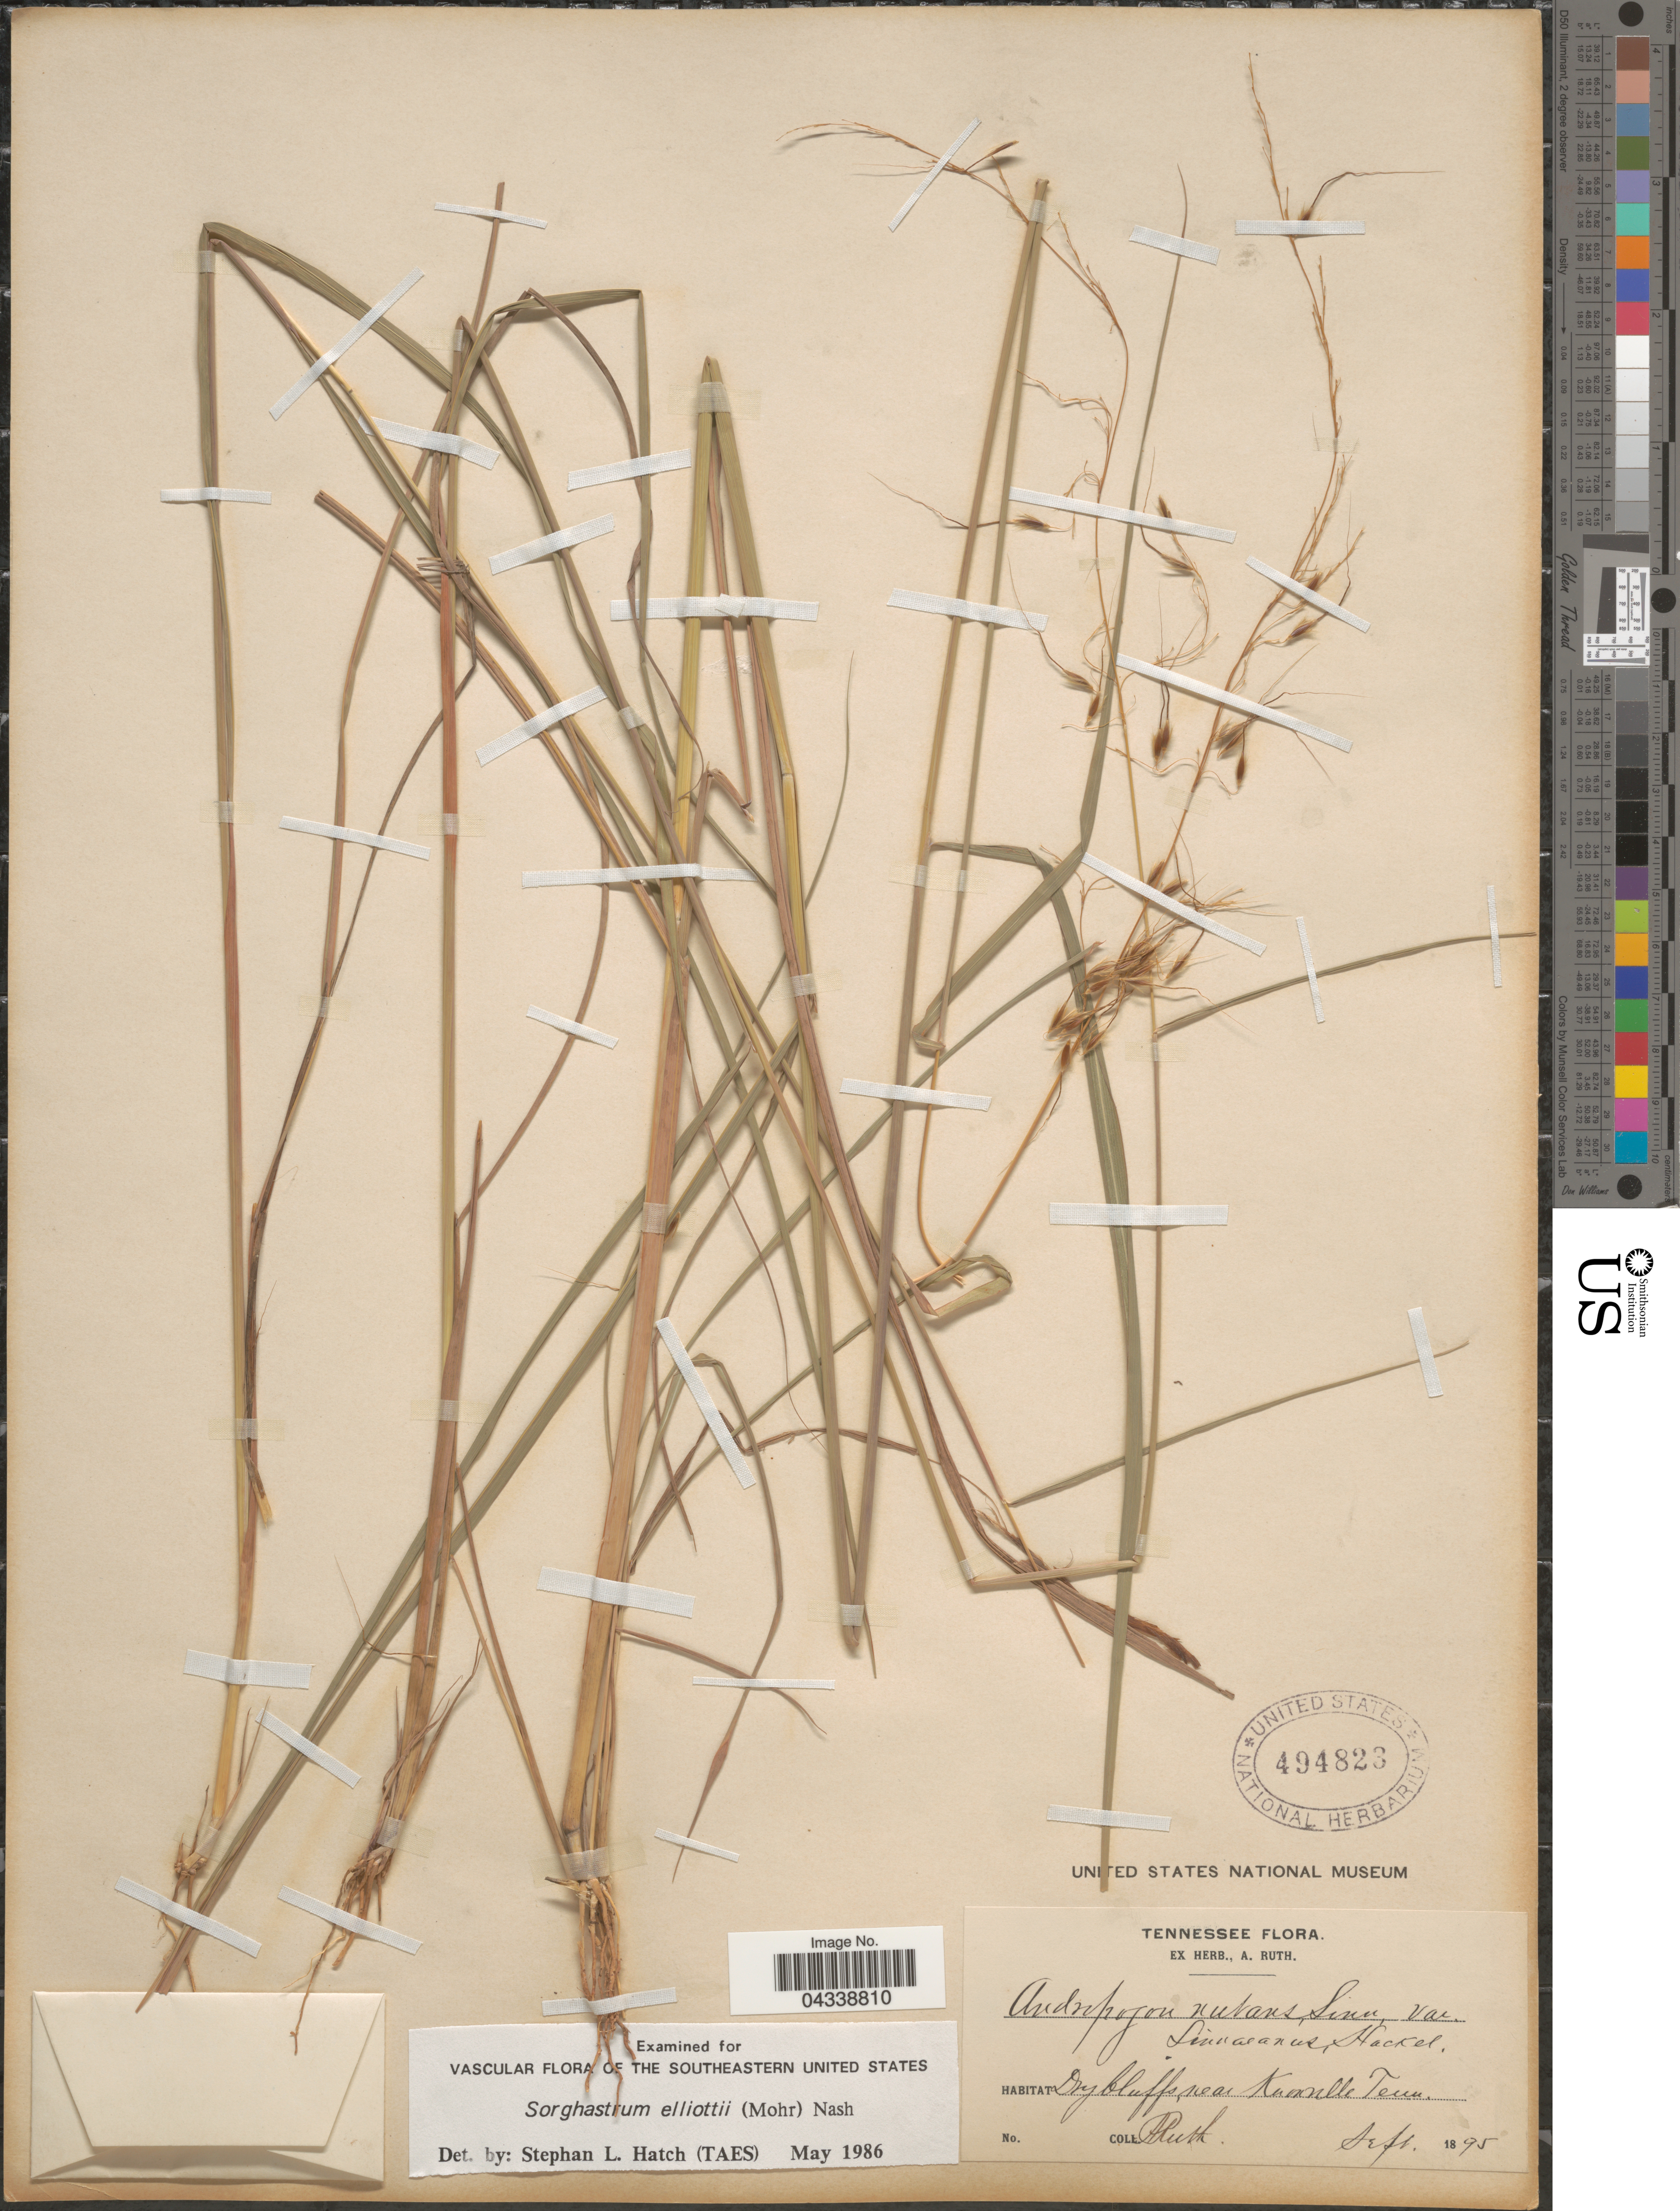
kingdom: Plantae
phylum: Tracheophyta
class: Liliopsida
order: Poales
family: Poaceae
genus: Sorghastrum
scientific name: Sorghastrum elliottii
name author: (C. Mohr) Nash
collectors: A. Ruth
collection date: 1895-09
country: United States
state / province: Tennessee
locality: Near Knoxville.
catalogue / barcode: US 494823